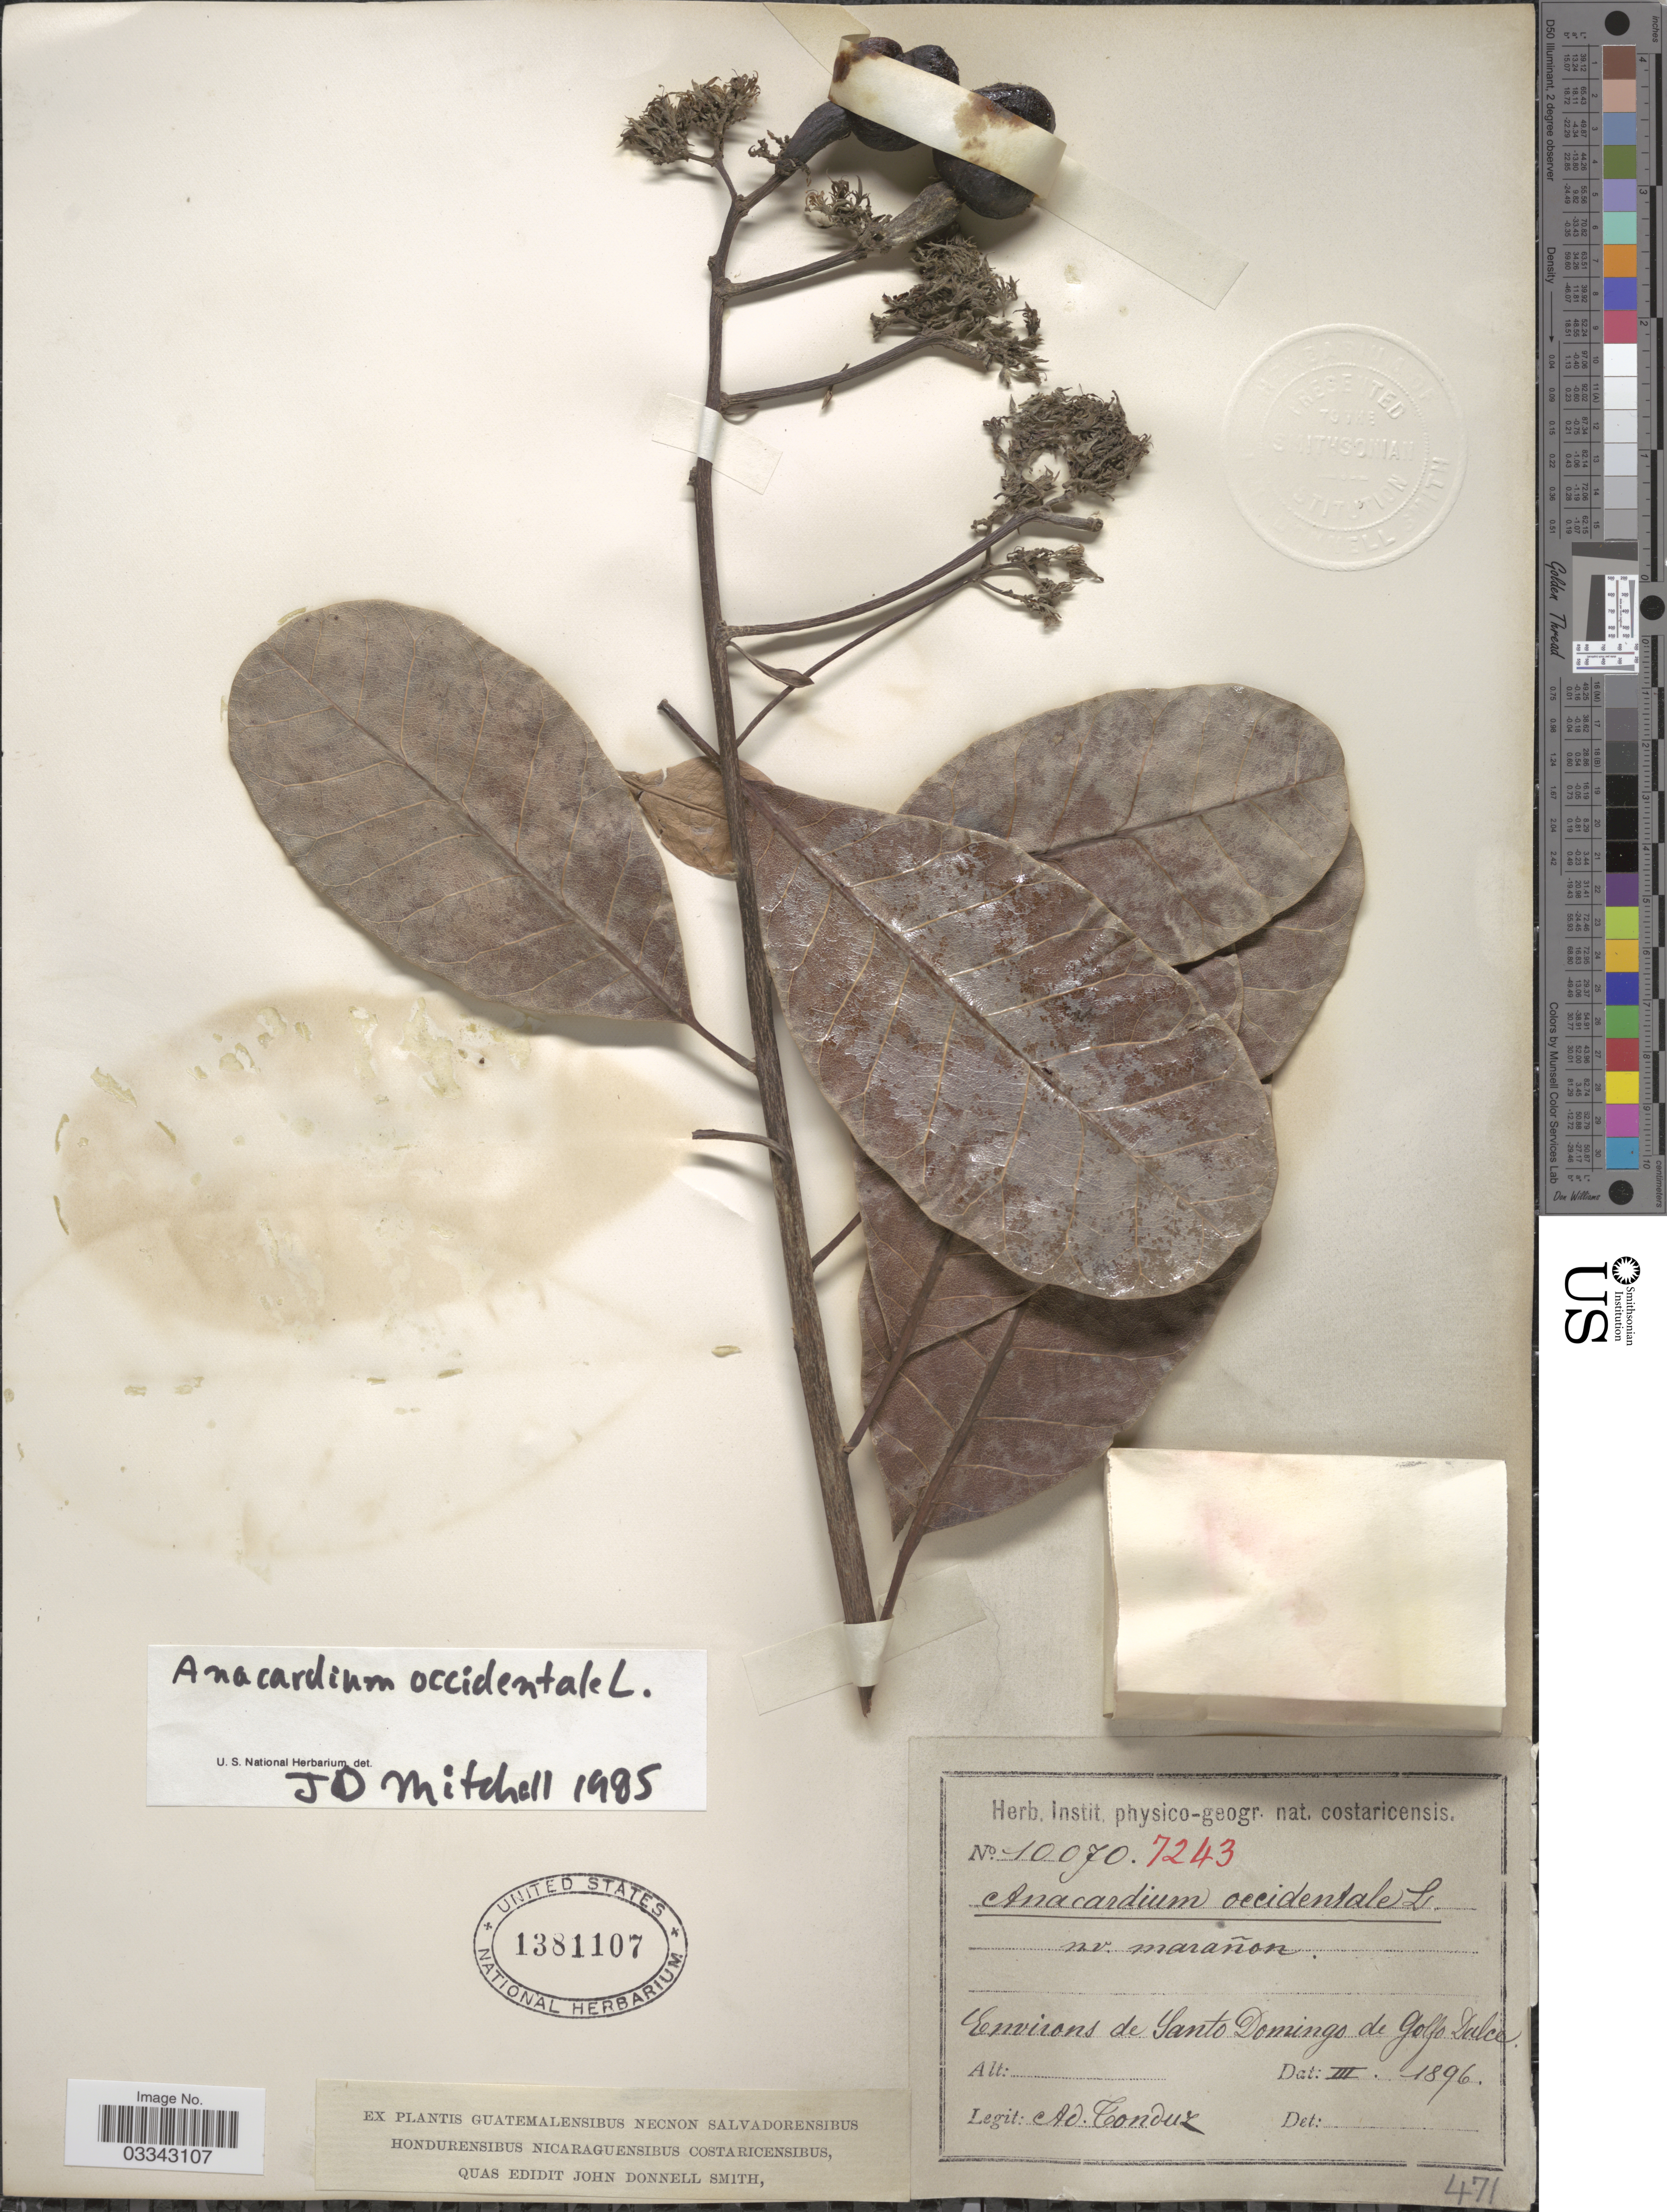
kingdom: Plantae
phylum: Tracheophyta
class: Magnoliopsida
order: Sapindales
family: Anacardiaceae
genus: Anacardium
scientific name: Anacardium occidentale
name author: L.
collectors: A. Tonduz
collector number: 10070/7243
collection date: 1896-03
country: Costa Rica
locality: Environs de Santo Domingo de Golfo Dulce.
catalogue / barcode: US 1381107